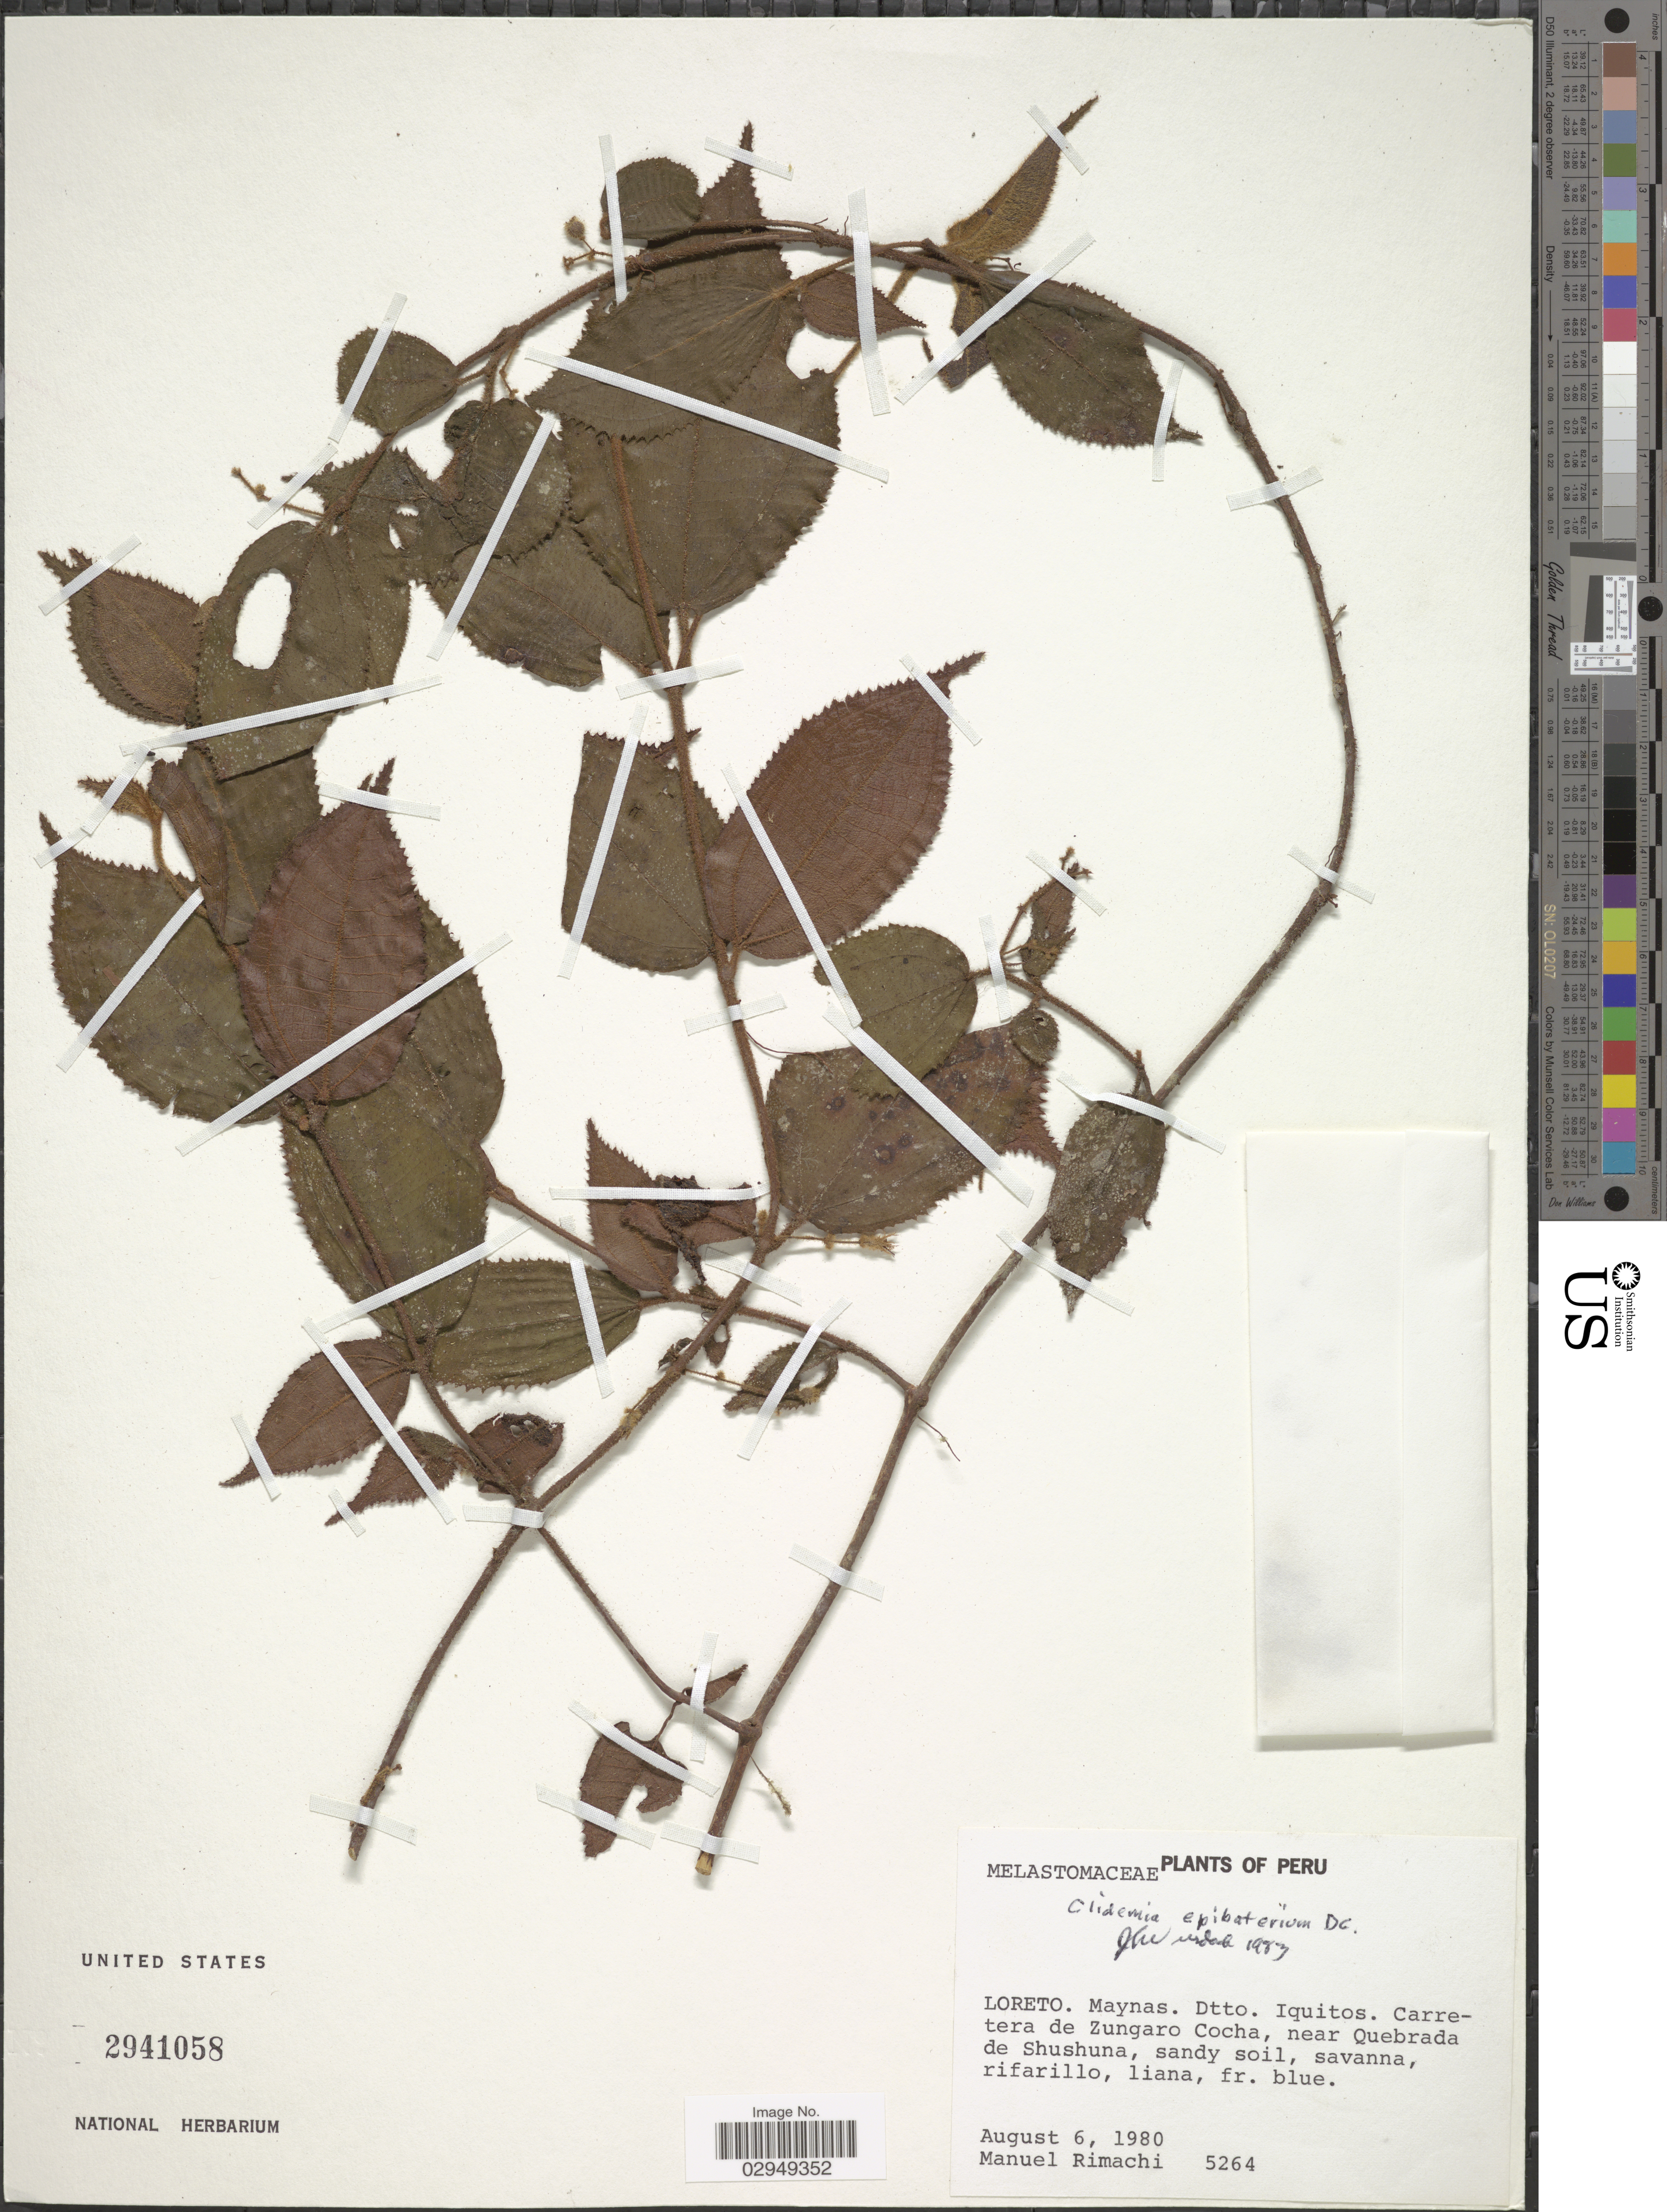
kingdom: Plantae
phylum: Tracheophyta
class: Magnoliopsida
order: Myrtales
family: Melastomataceae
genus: Clidemia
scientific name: Clidemia epibaterium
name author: DC.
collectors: M. Rimachi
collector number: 5264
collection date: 1980-08-06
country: Peru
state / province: Loreto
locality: Maynas. Dtto. Iquitos. Carretera de Zungaro Cocha, near Quebrada de Shushuna.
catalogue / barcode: US 2941058